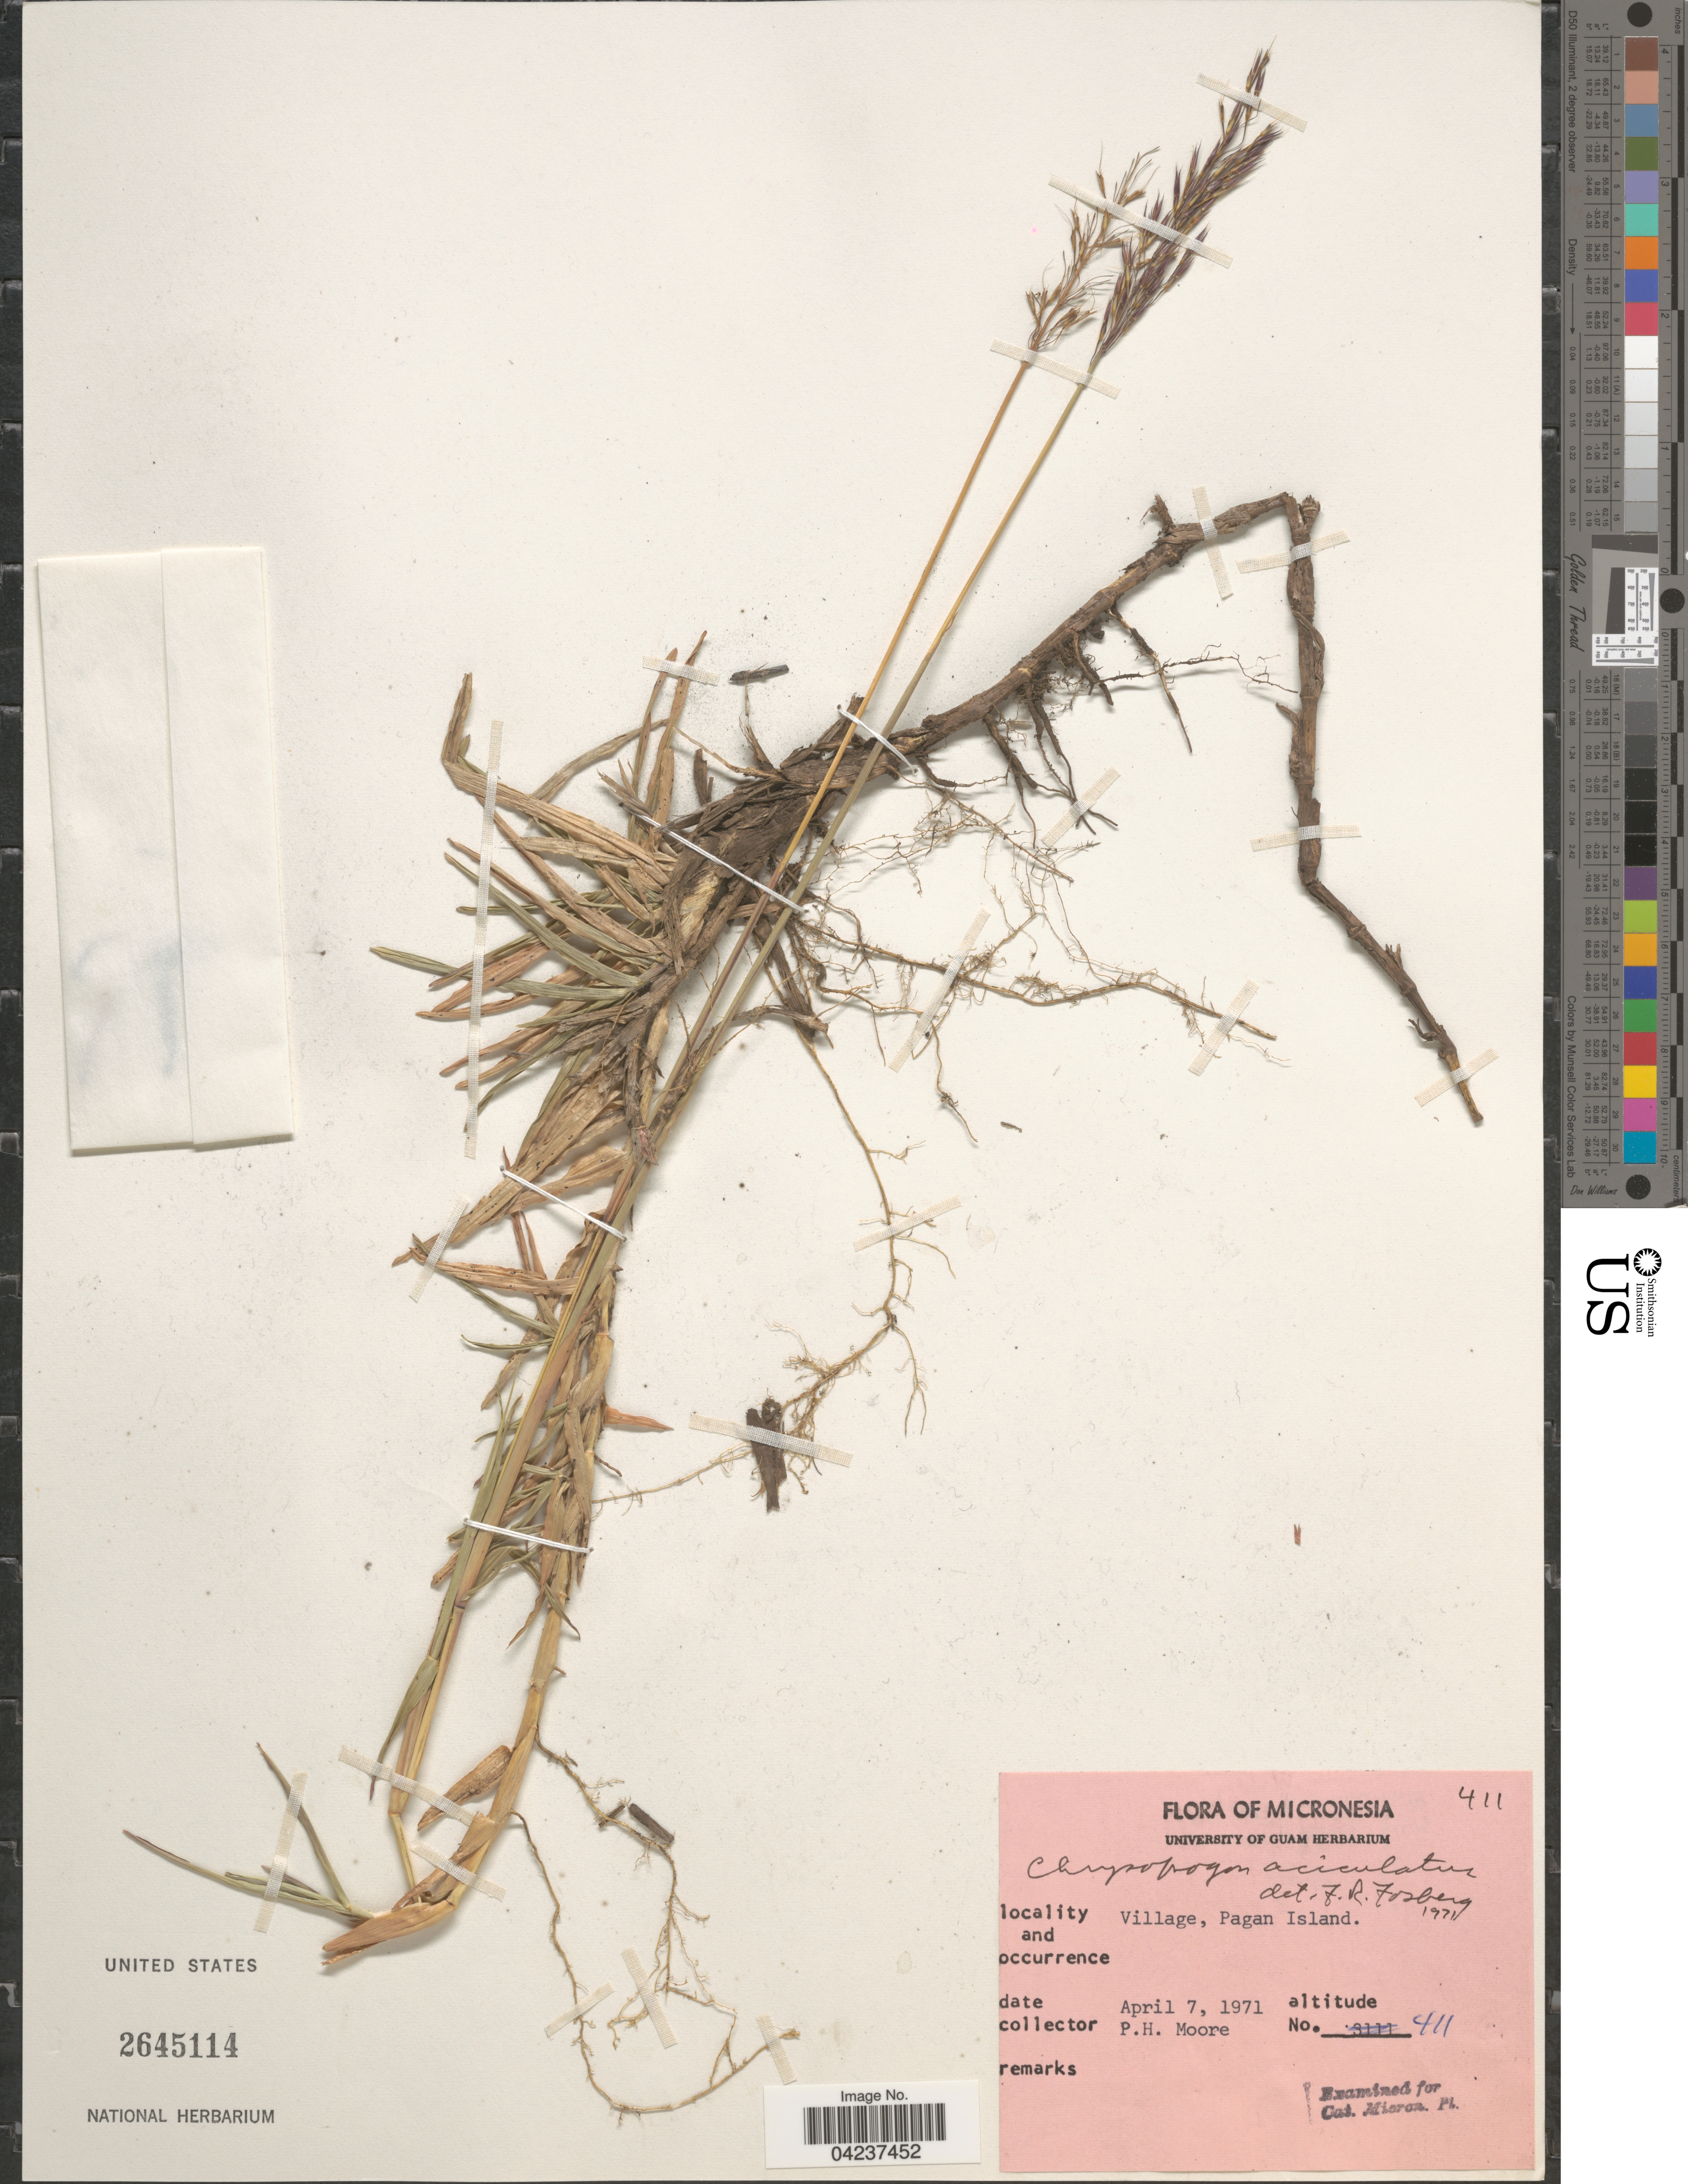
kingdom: Plantae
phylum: Tracheophyta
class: Liliopsida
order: Poales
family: Poaceae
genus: Chrysopogon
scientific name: Chrysopogon aciculatus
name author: (Retz.) Trin.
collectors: P. H. Moore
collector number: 411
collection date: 1971-04-07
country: Northern Mariana Islands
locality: Village, Pagan Island.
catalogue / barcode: US 2645114